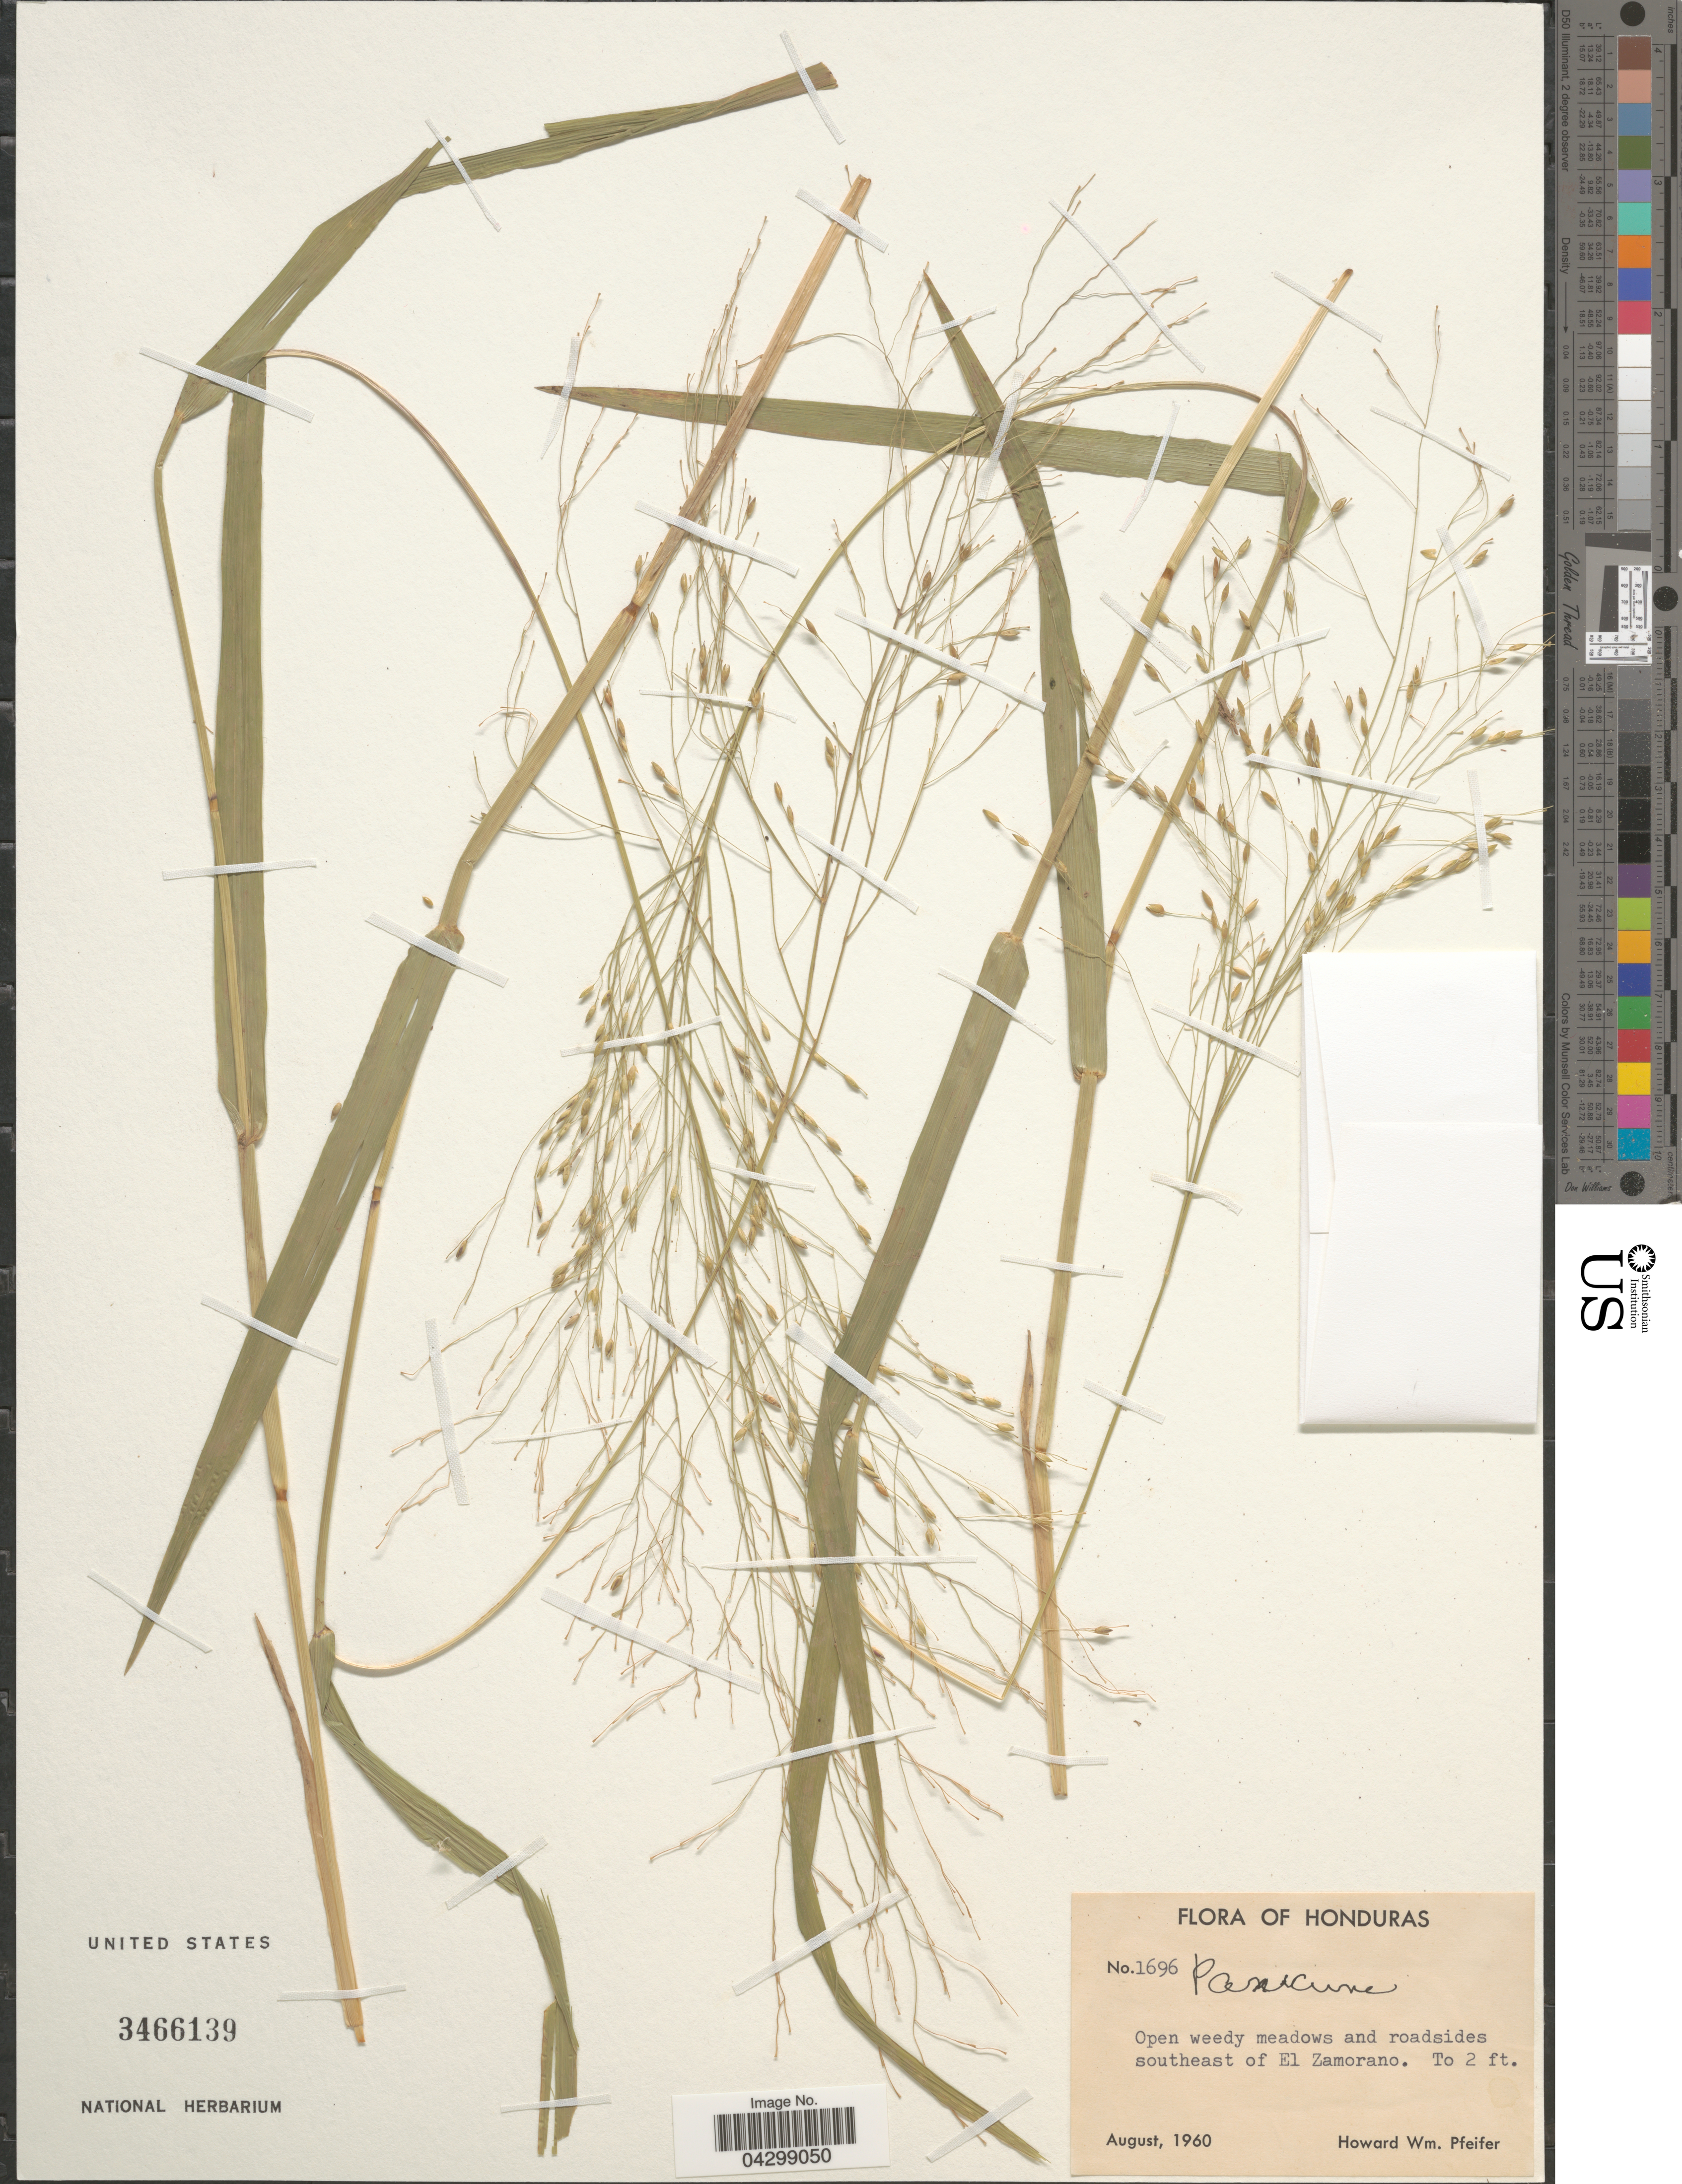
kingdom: Plantae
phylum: Tracheophyta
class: Liliopsida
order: Poales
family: Poaceae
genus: Panicum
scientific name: Panicum sp.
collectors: H. W. Pfeifer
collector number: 1696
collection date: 1960-08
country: Honduras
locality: Southeast of El Zamorano.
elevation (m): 1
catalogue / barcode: US 3466139